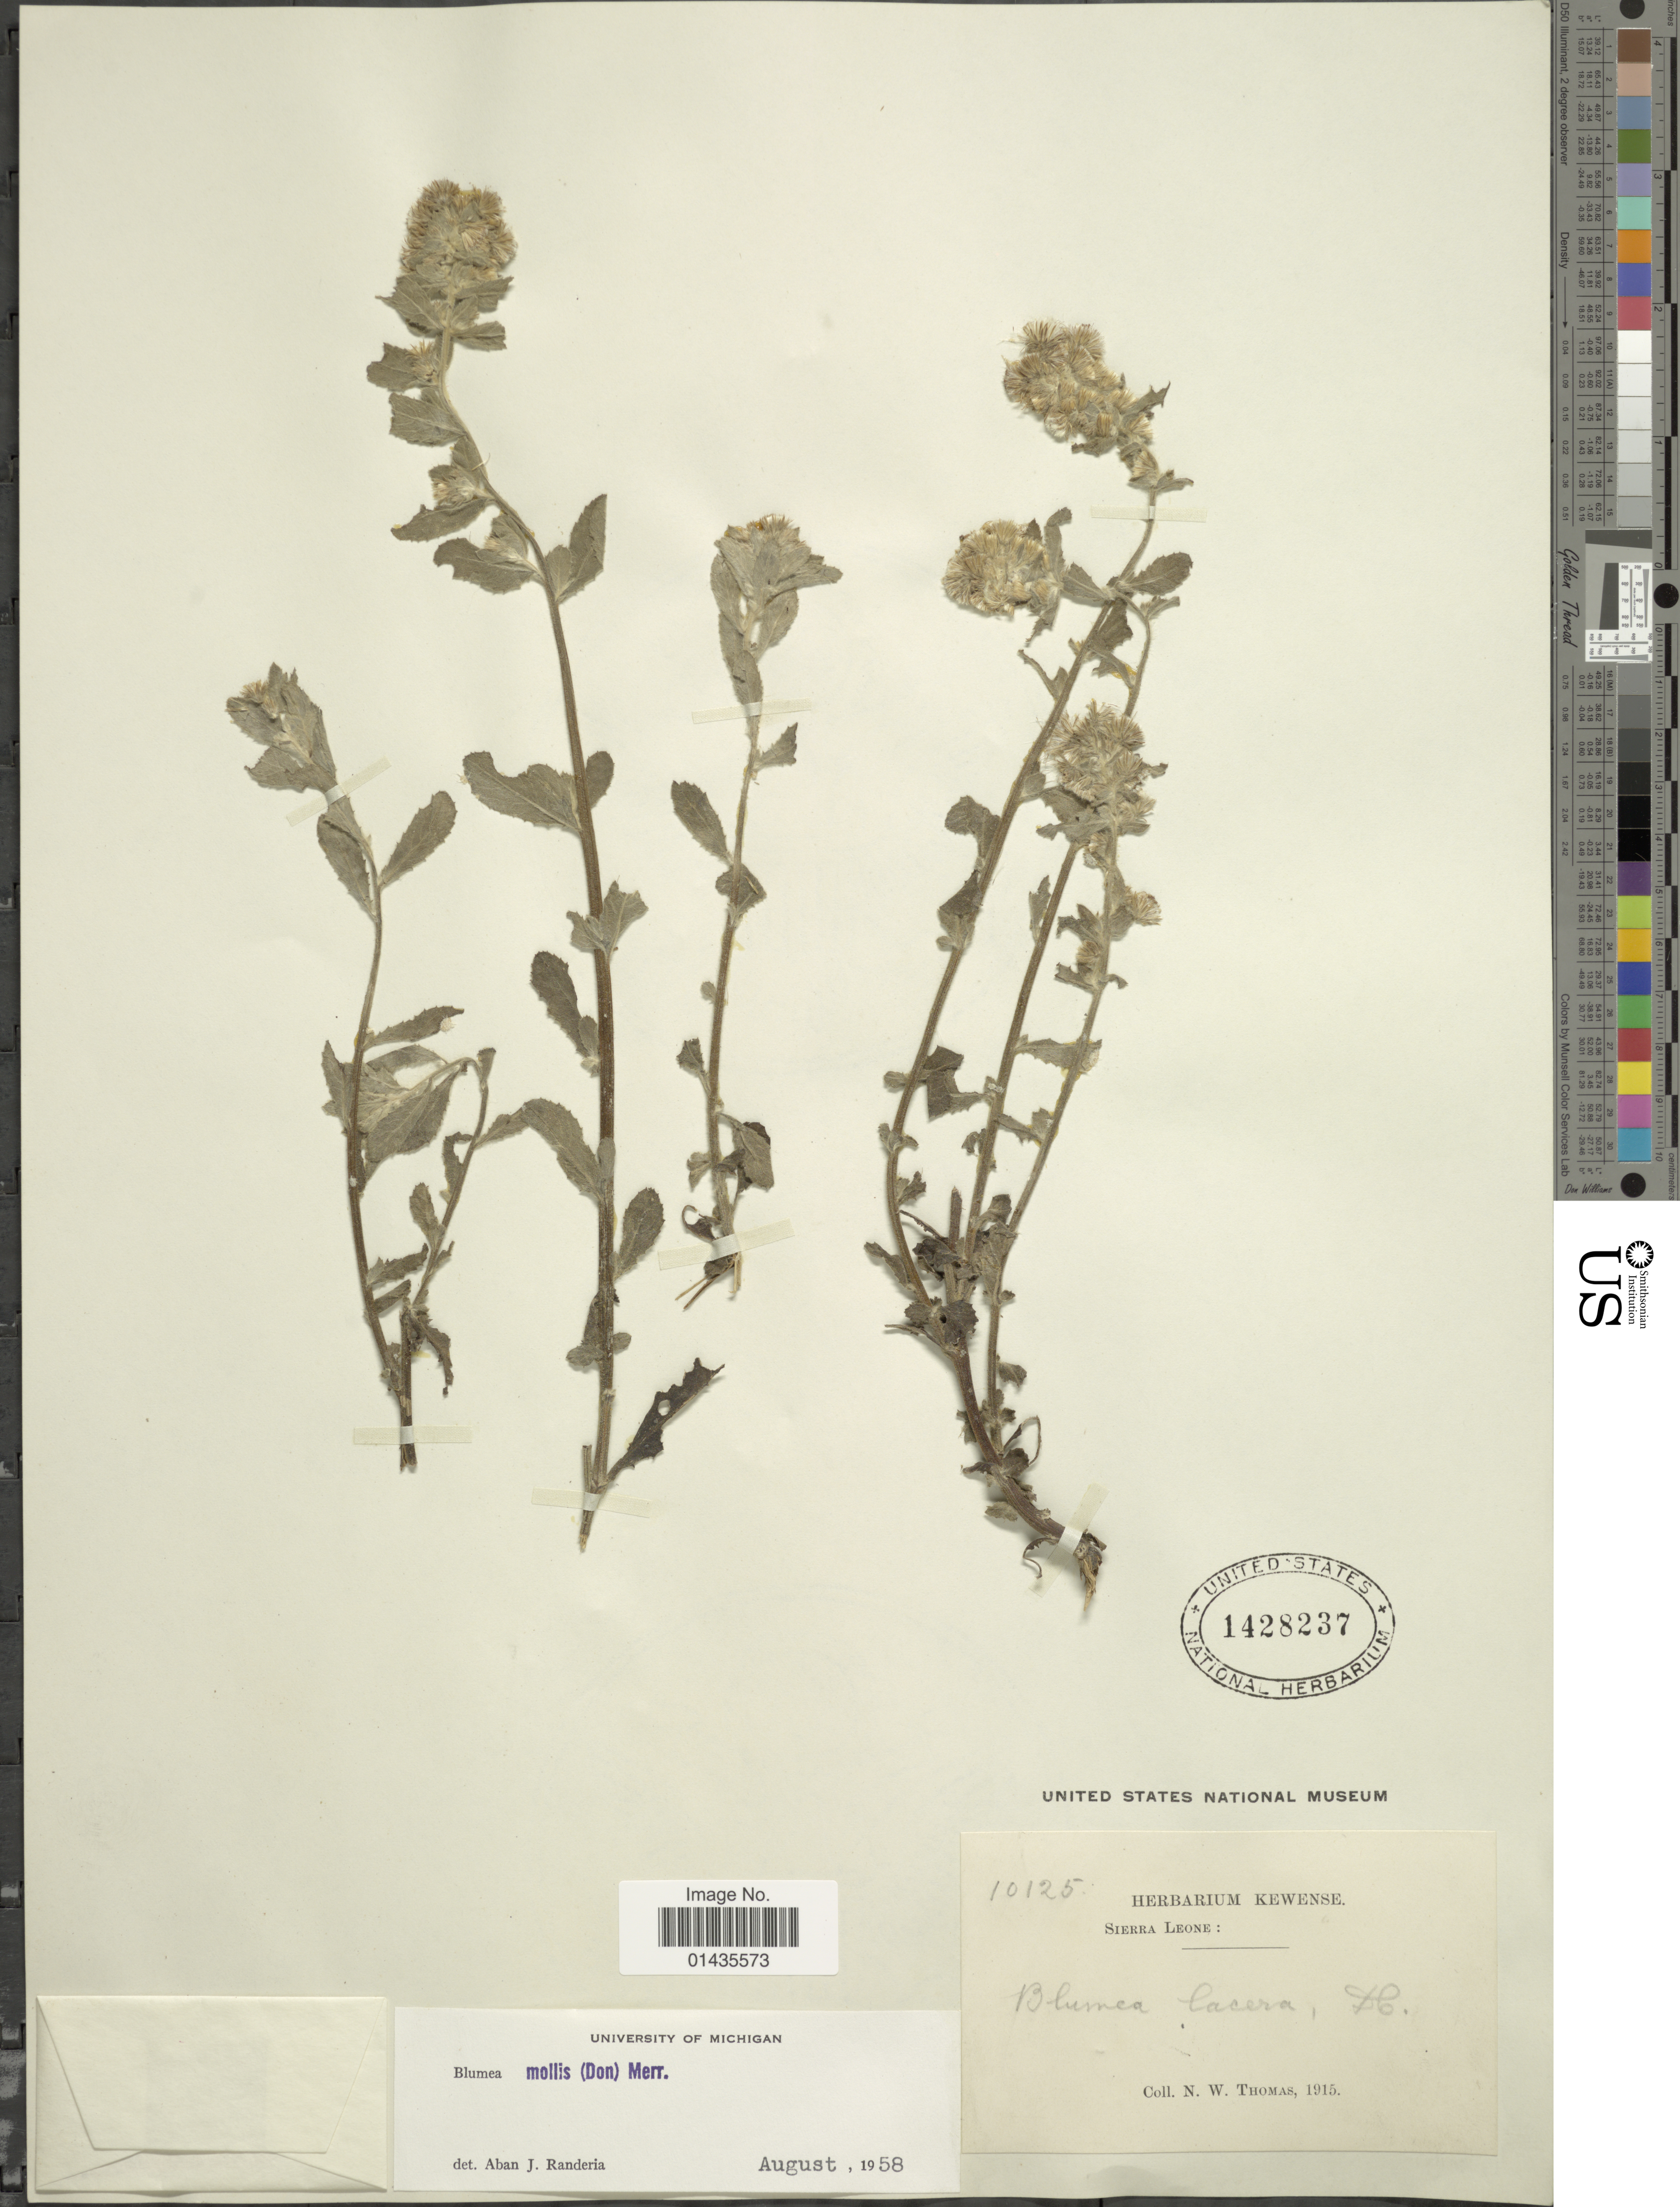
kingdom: Plantae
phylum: Tracheophyta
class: Magnoliopsida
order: Asterales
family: Asteraceae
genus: Blumea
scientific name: Blumea mollis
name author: (D. Don) Merr.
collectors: N. Thomas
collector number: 10125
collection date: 1915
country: Sierra Leone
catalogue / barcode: US 1428237